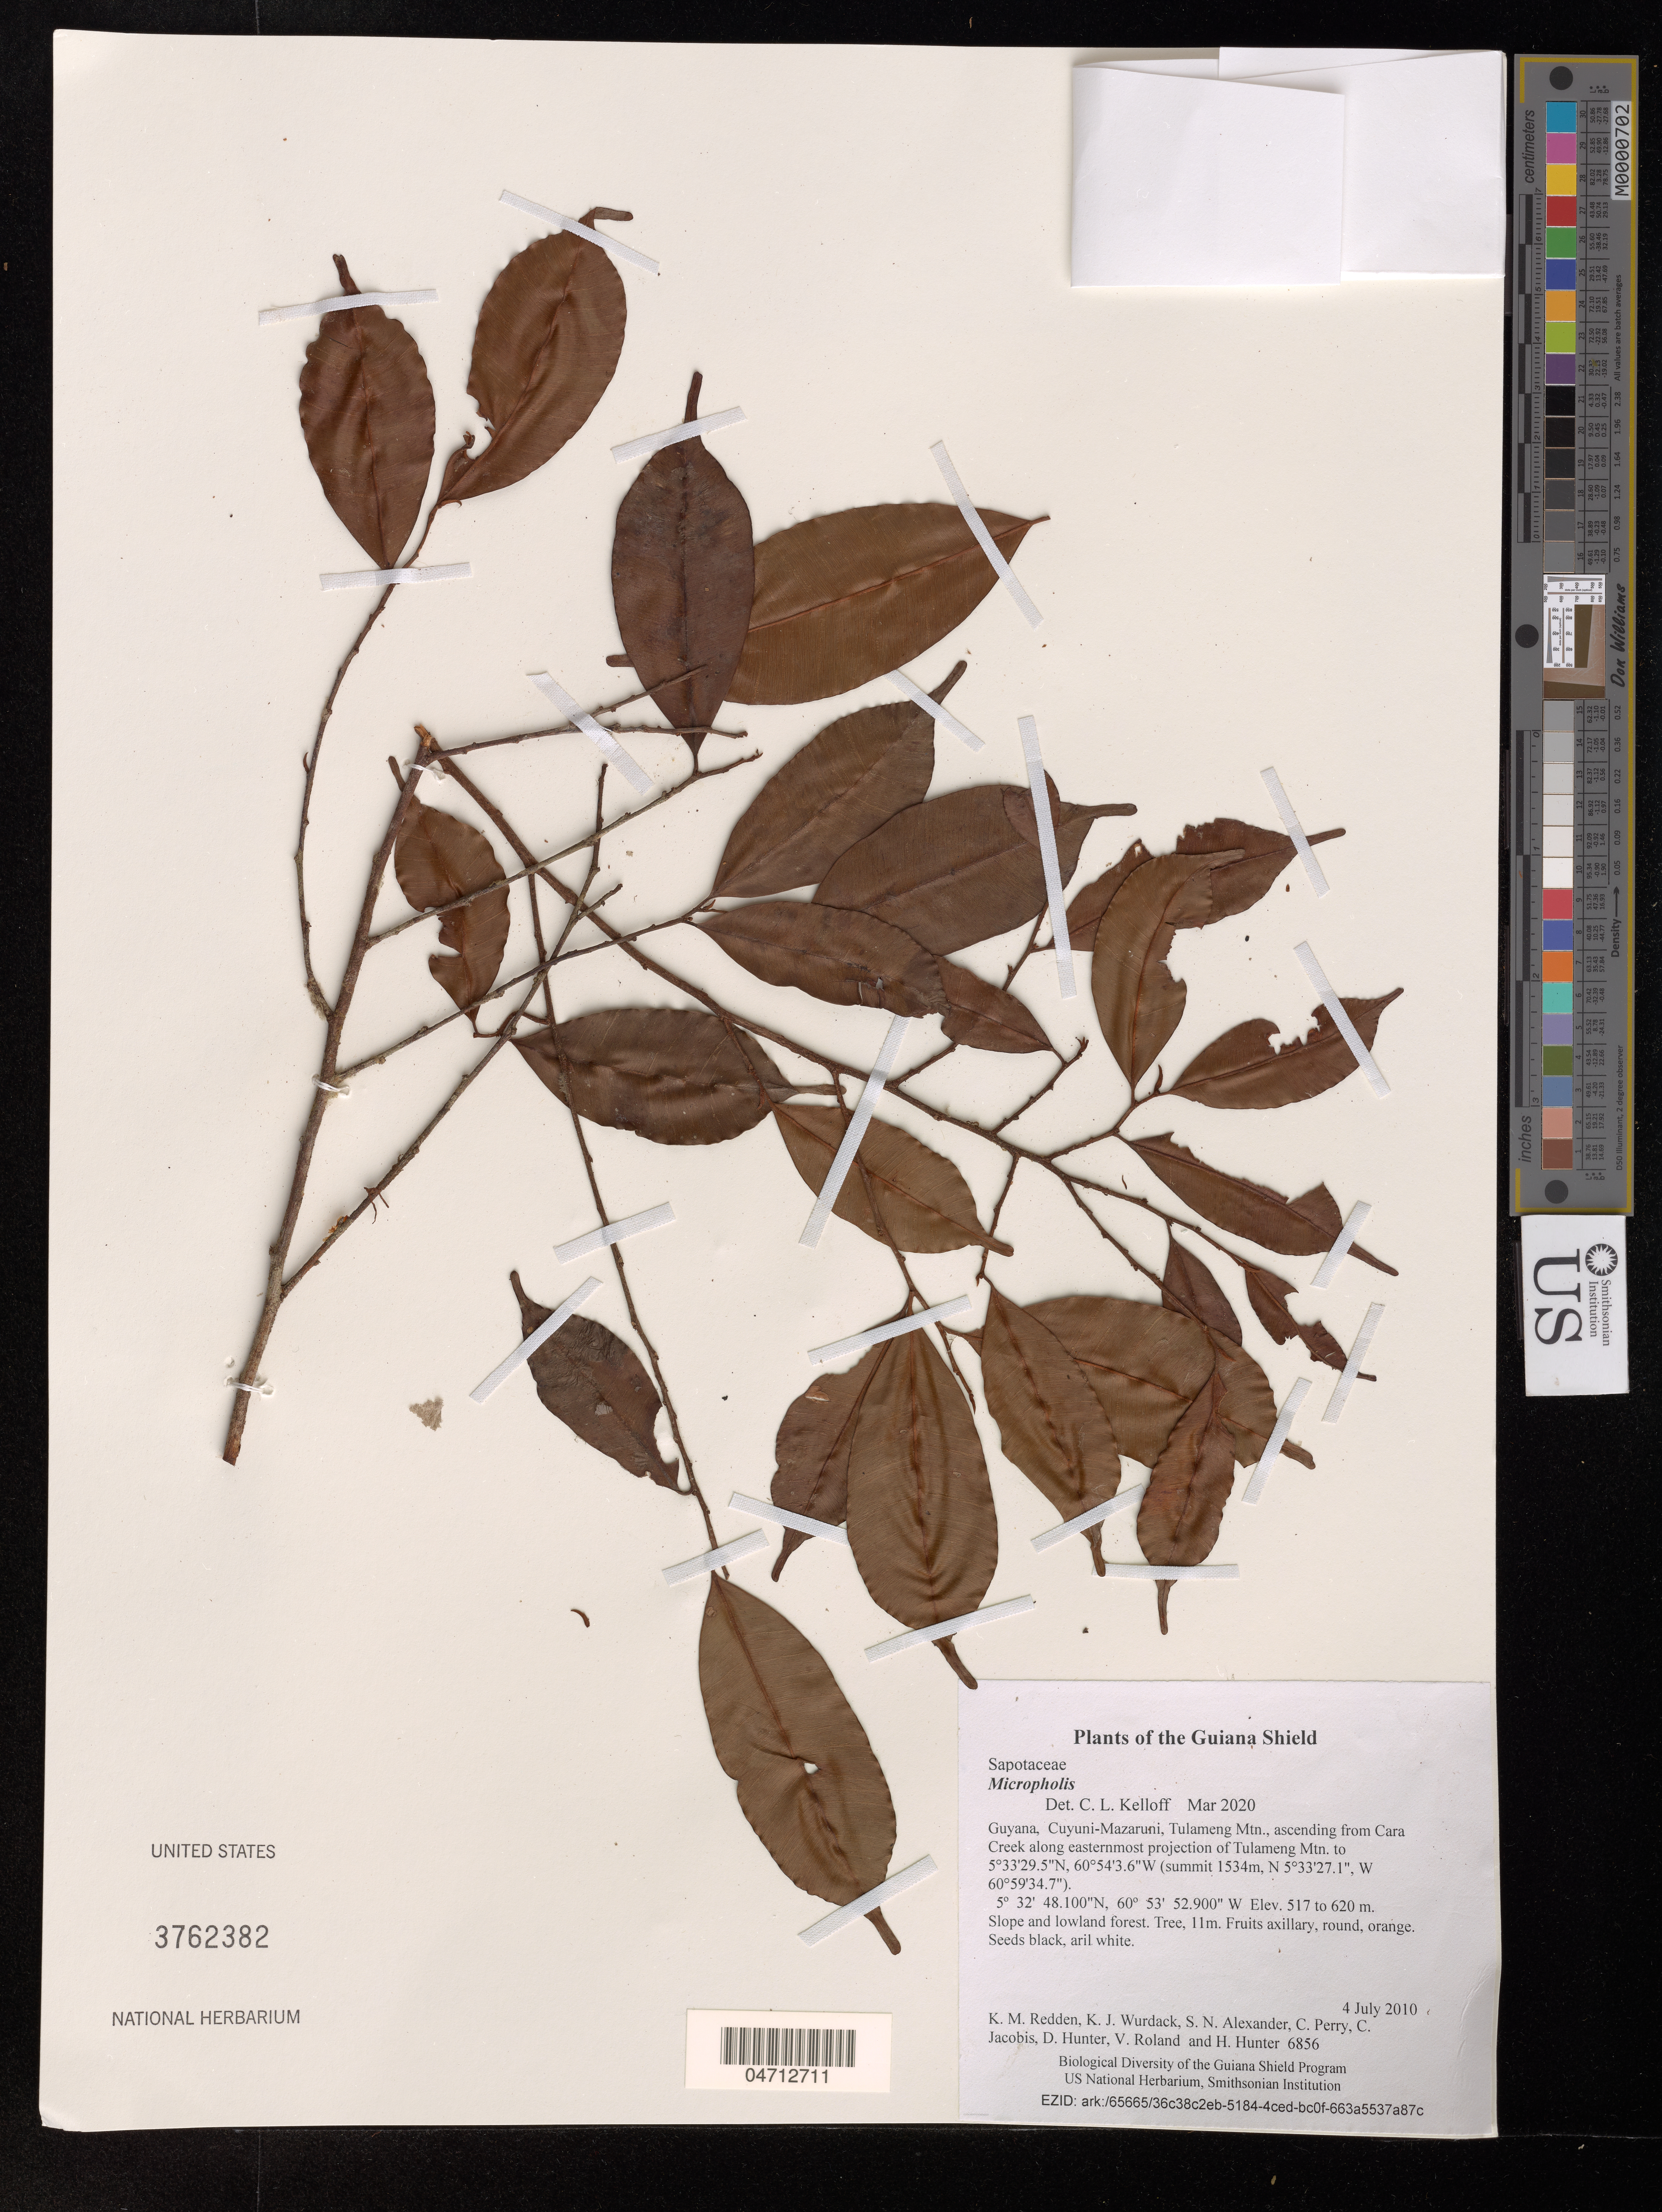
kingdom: Plantae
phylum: Tracheophyta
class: Magnoliopsida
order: Ericales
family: Sapotaceae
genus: Micropholis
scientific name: Micropholis sp.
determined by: Kelloff, C. L.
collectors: K. M. Redden, K. Wurdack, S. N. Alexander, C. Perry, C. Jacobis, D. Hunter, V. Roland & H. Hunter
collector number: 6856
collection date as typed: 4 July 2010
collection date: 2010-07-04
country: Guyana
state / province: Cuyuni-Mazaruni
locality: Tulameng Mtn., ascending from Cara Creek along easternmost projection of Tulameng Mtn. to 5°33'29.5"N, 60°54'3.6"W (summit 1534m, N 5°33'27.1", W 60°59'34.7")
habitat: Slope and lowland forest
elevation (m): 517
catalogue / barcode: US 3762382